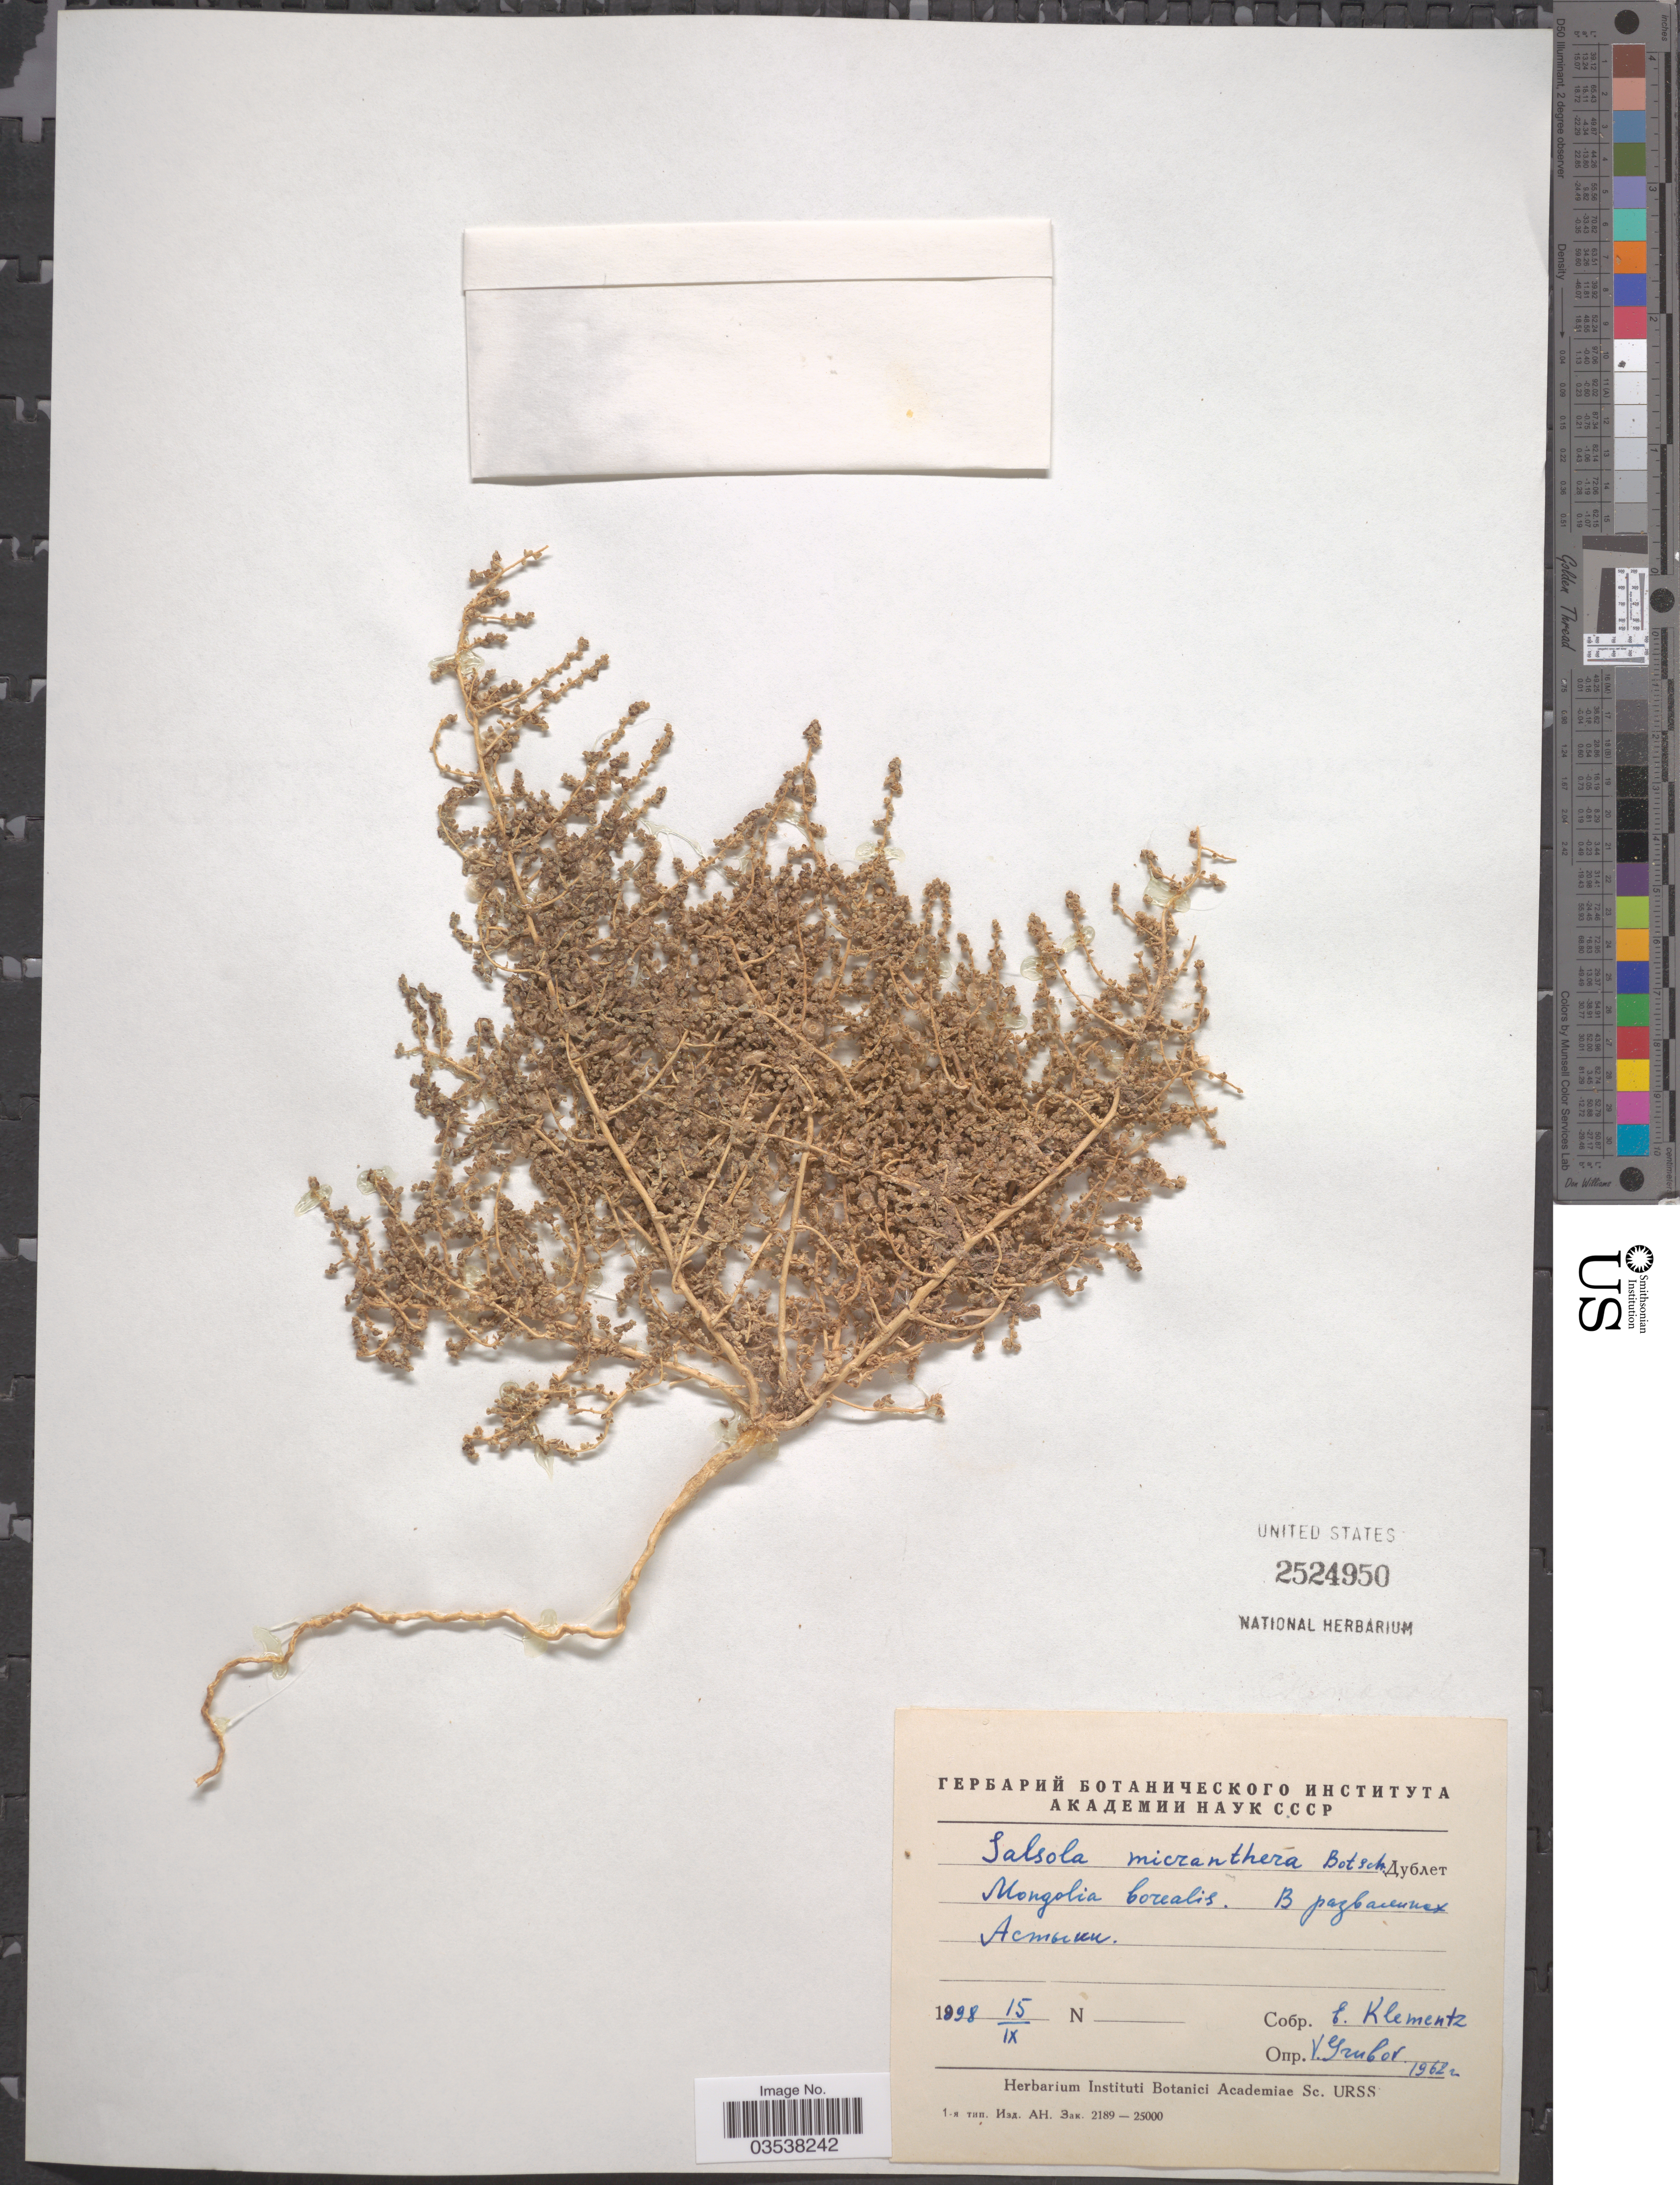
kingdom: Plantae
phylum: Tracheophyta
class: Magnoliopsida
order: Caryophyllales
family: Amaranthaceae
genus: Caroxylon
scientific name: Caroxylon micrantherum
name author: (Botsch.) Sukhor.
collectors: E. Klementz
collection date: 1998-09-15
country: Mongolia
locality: Mongolia borealis. X.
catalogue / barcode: US 2524950